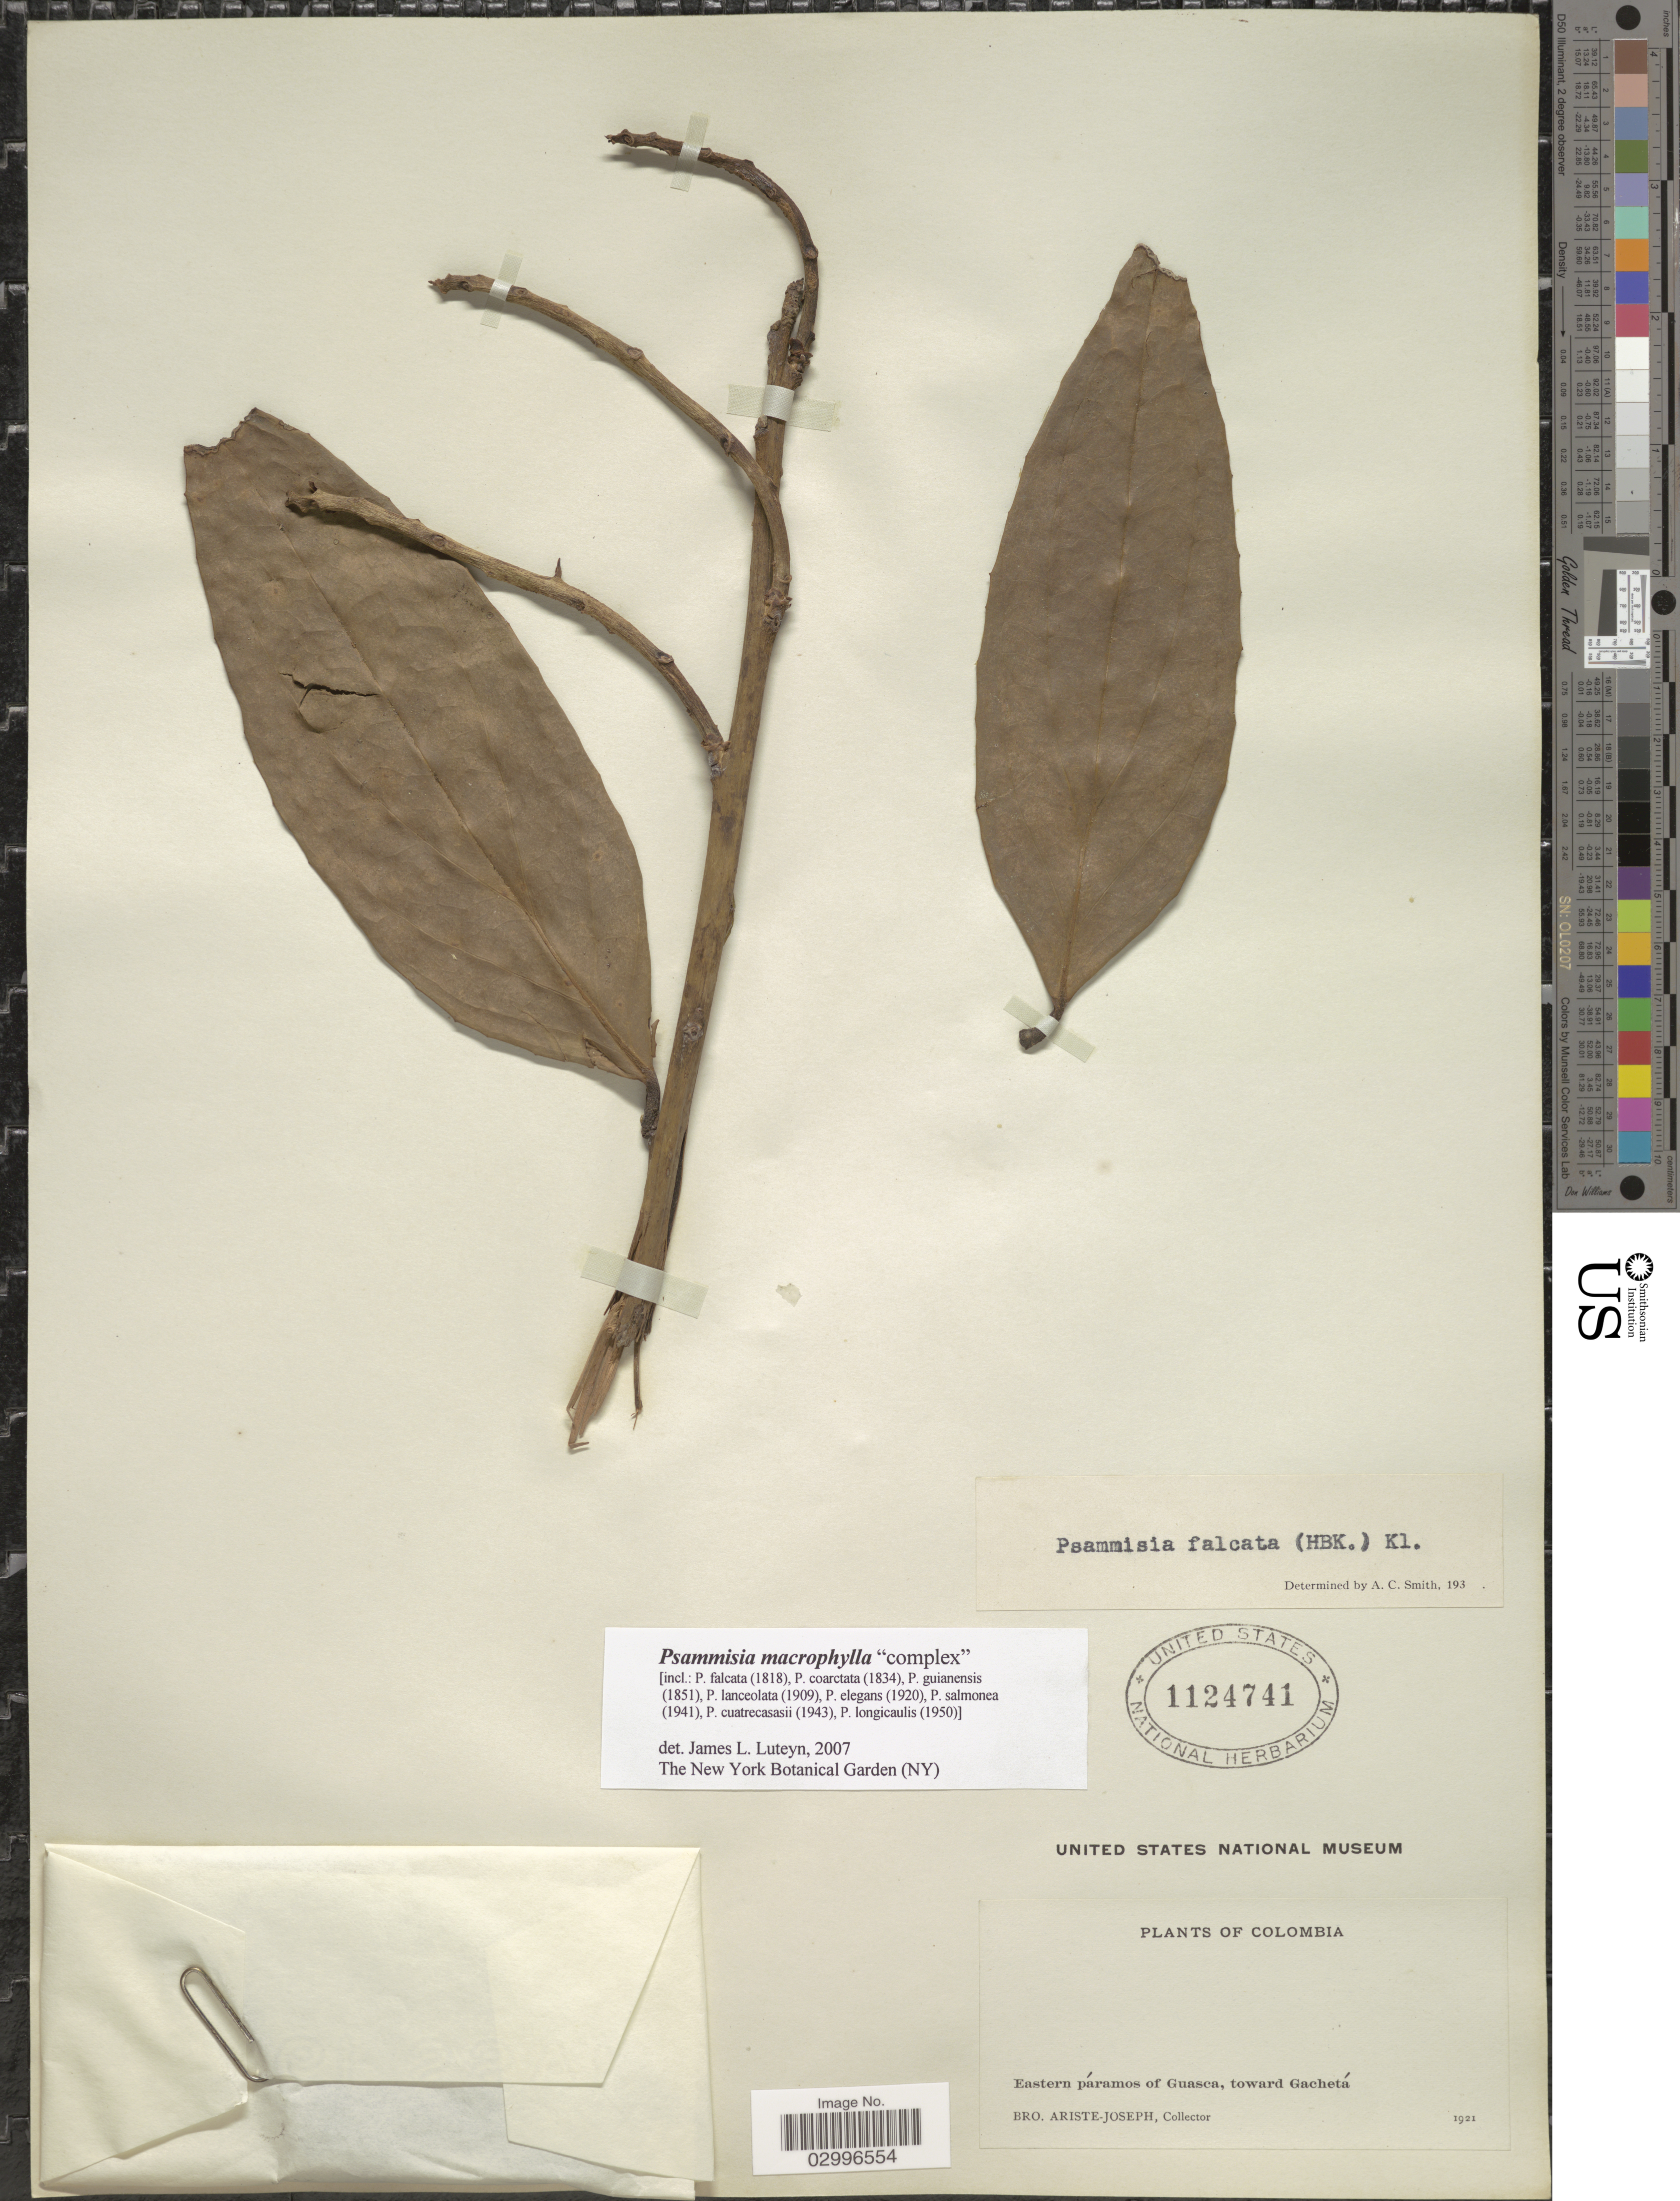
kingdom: Plantae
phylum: Tracheophyta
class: Magnoliopsida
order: Ericales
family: Ericaceae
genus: Psammisia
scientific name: Psammisia macrophylla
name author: (Kunth) Klotzsch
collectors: Bro. Ariste-Joseph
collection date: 1921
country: Colombia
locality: Eastern páramos of Guasca, toward Gachetá.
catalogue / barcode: US 1124741